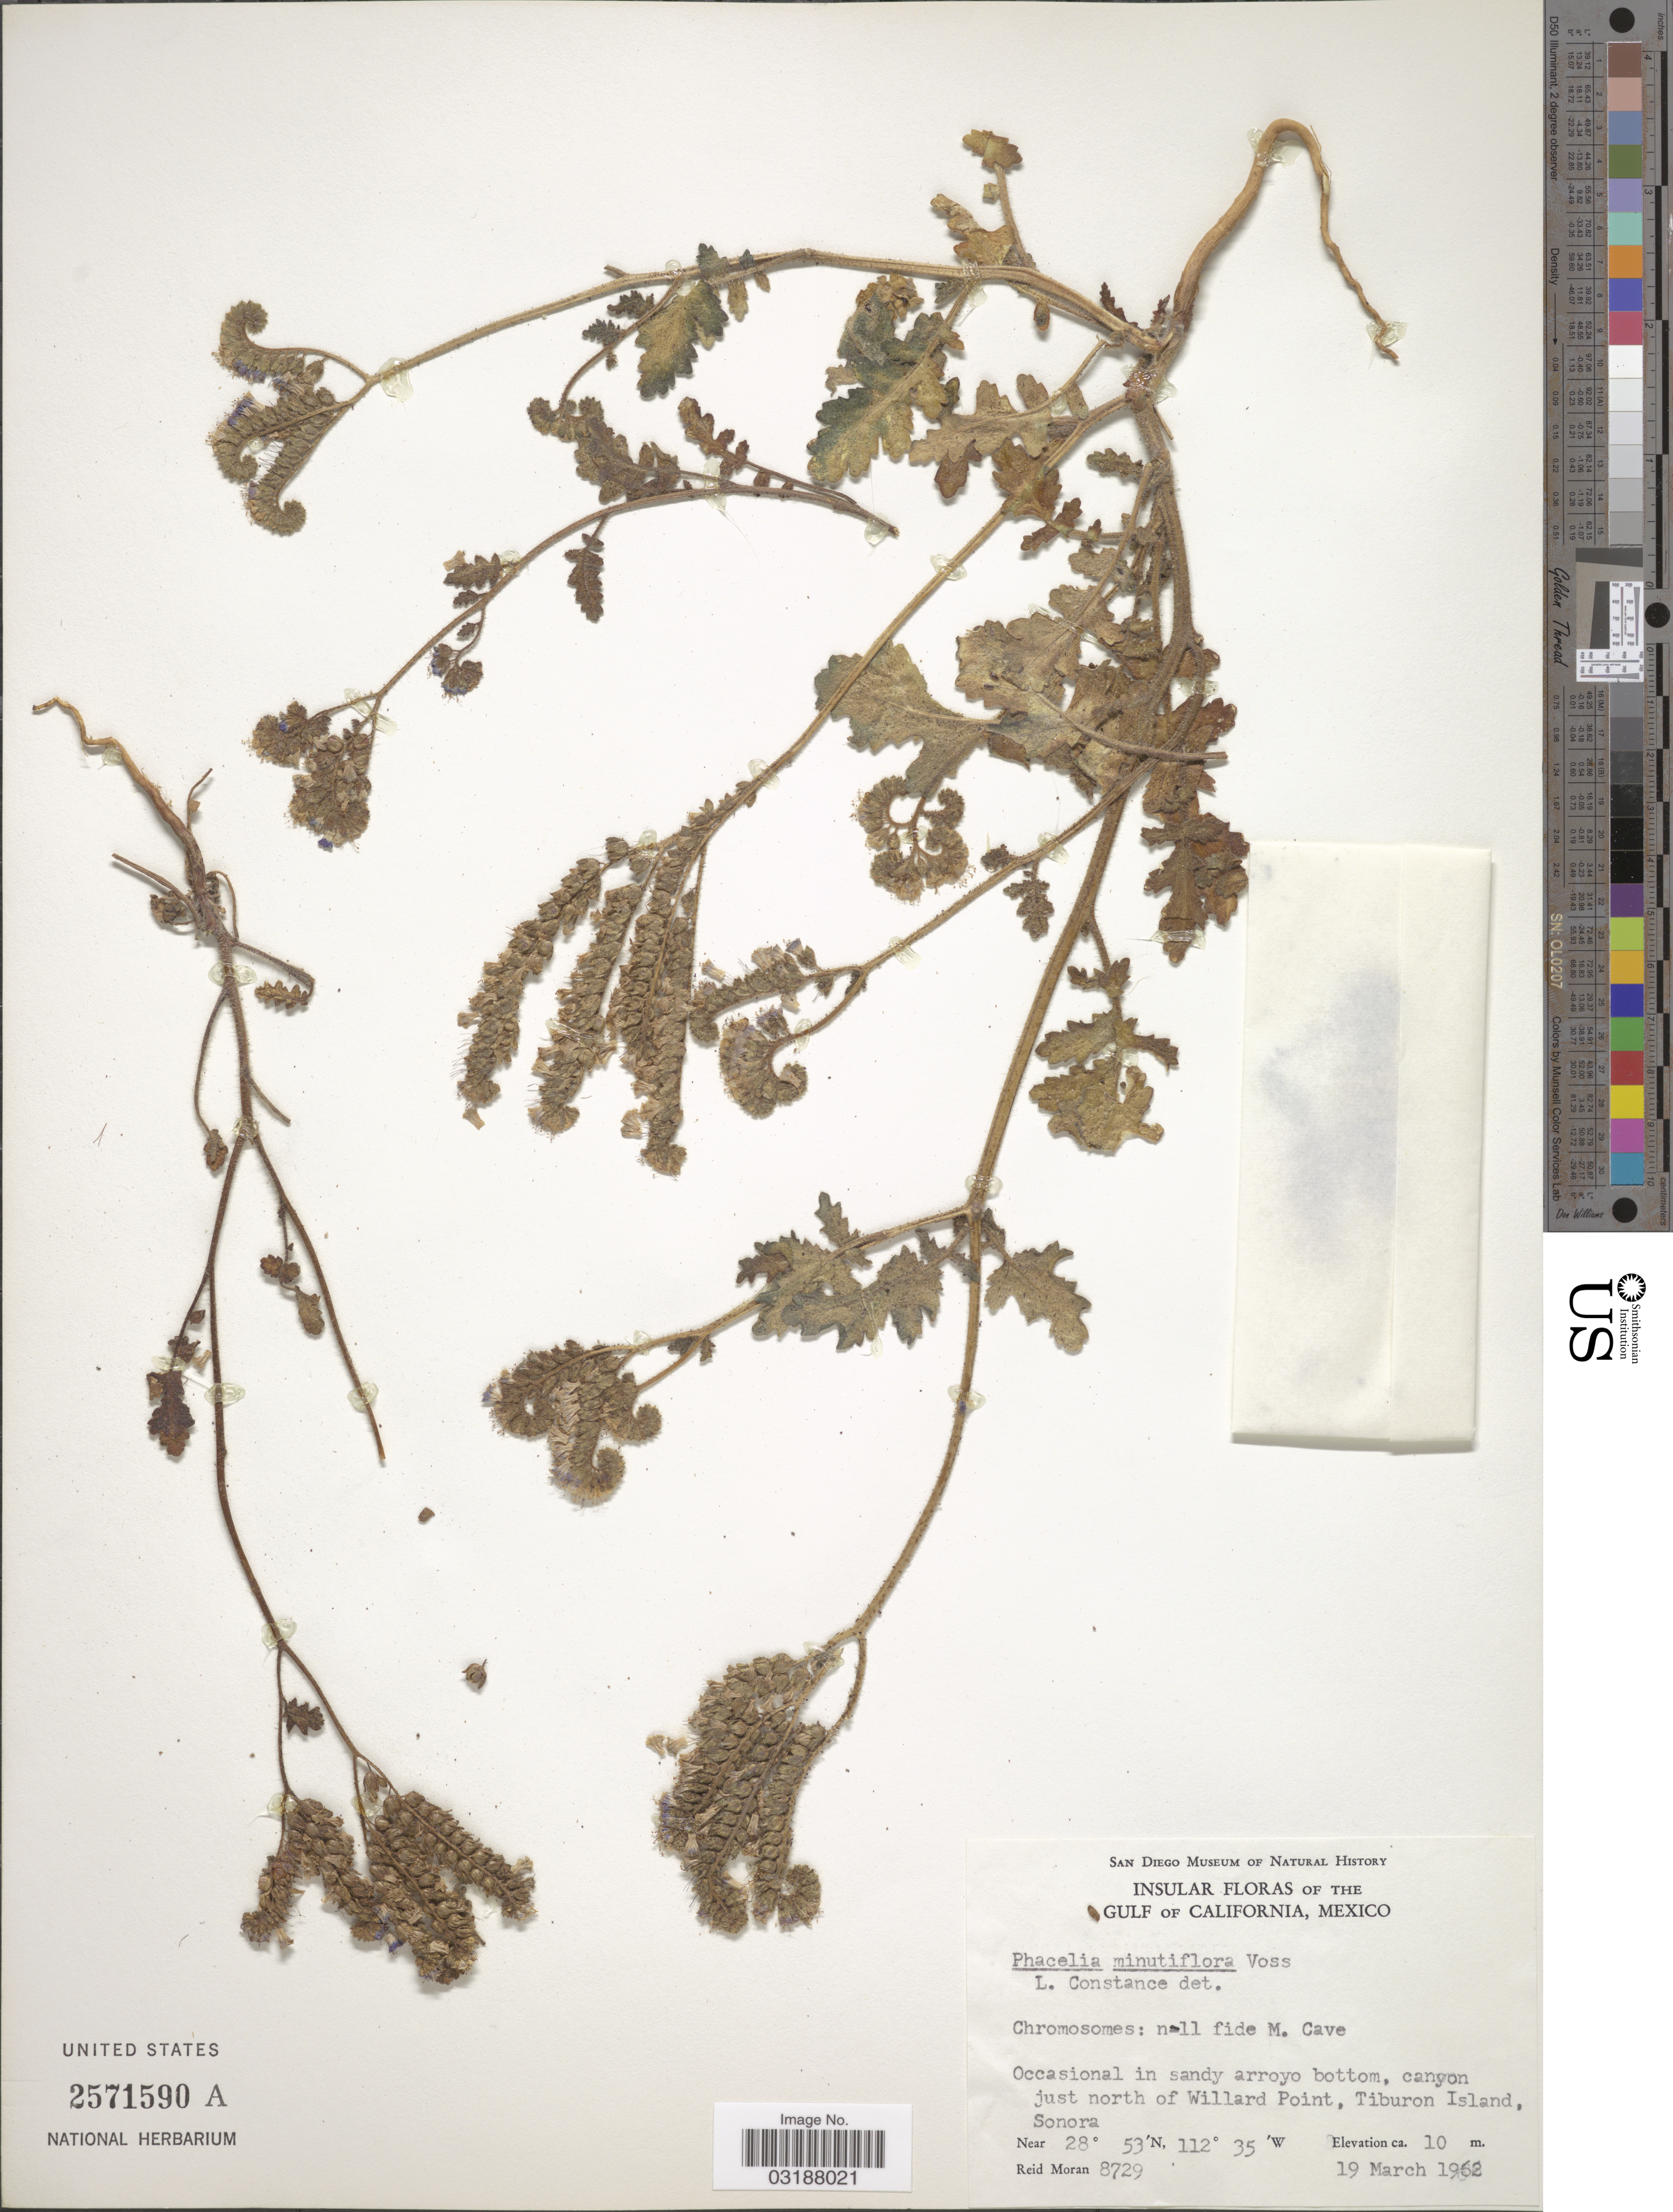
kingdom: Plantae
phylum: Tracheophyta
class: Magnoliopsida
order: Boraginales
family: Hydrophyllaceae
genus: Phacelia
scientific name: Phacelia minutiflora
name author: J.W. Voss ex Munz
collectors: R. Moran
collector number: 8729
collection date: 1962-03-19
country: Mexico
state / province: Sonora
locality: Gulf of California, canyon just north of Willard Point, Tiburon Island, Sonora.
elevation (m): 10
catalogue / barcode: US 2571590A